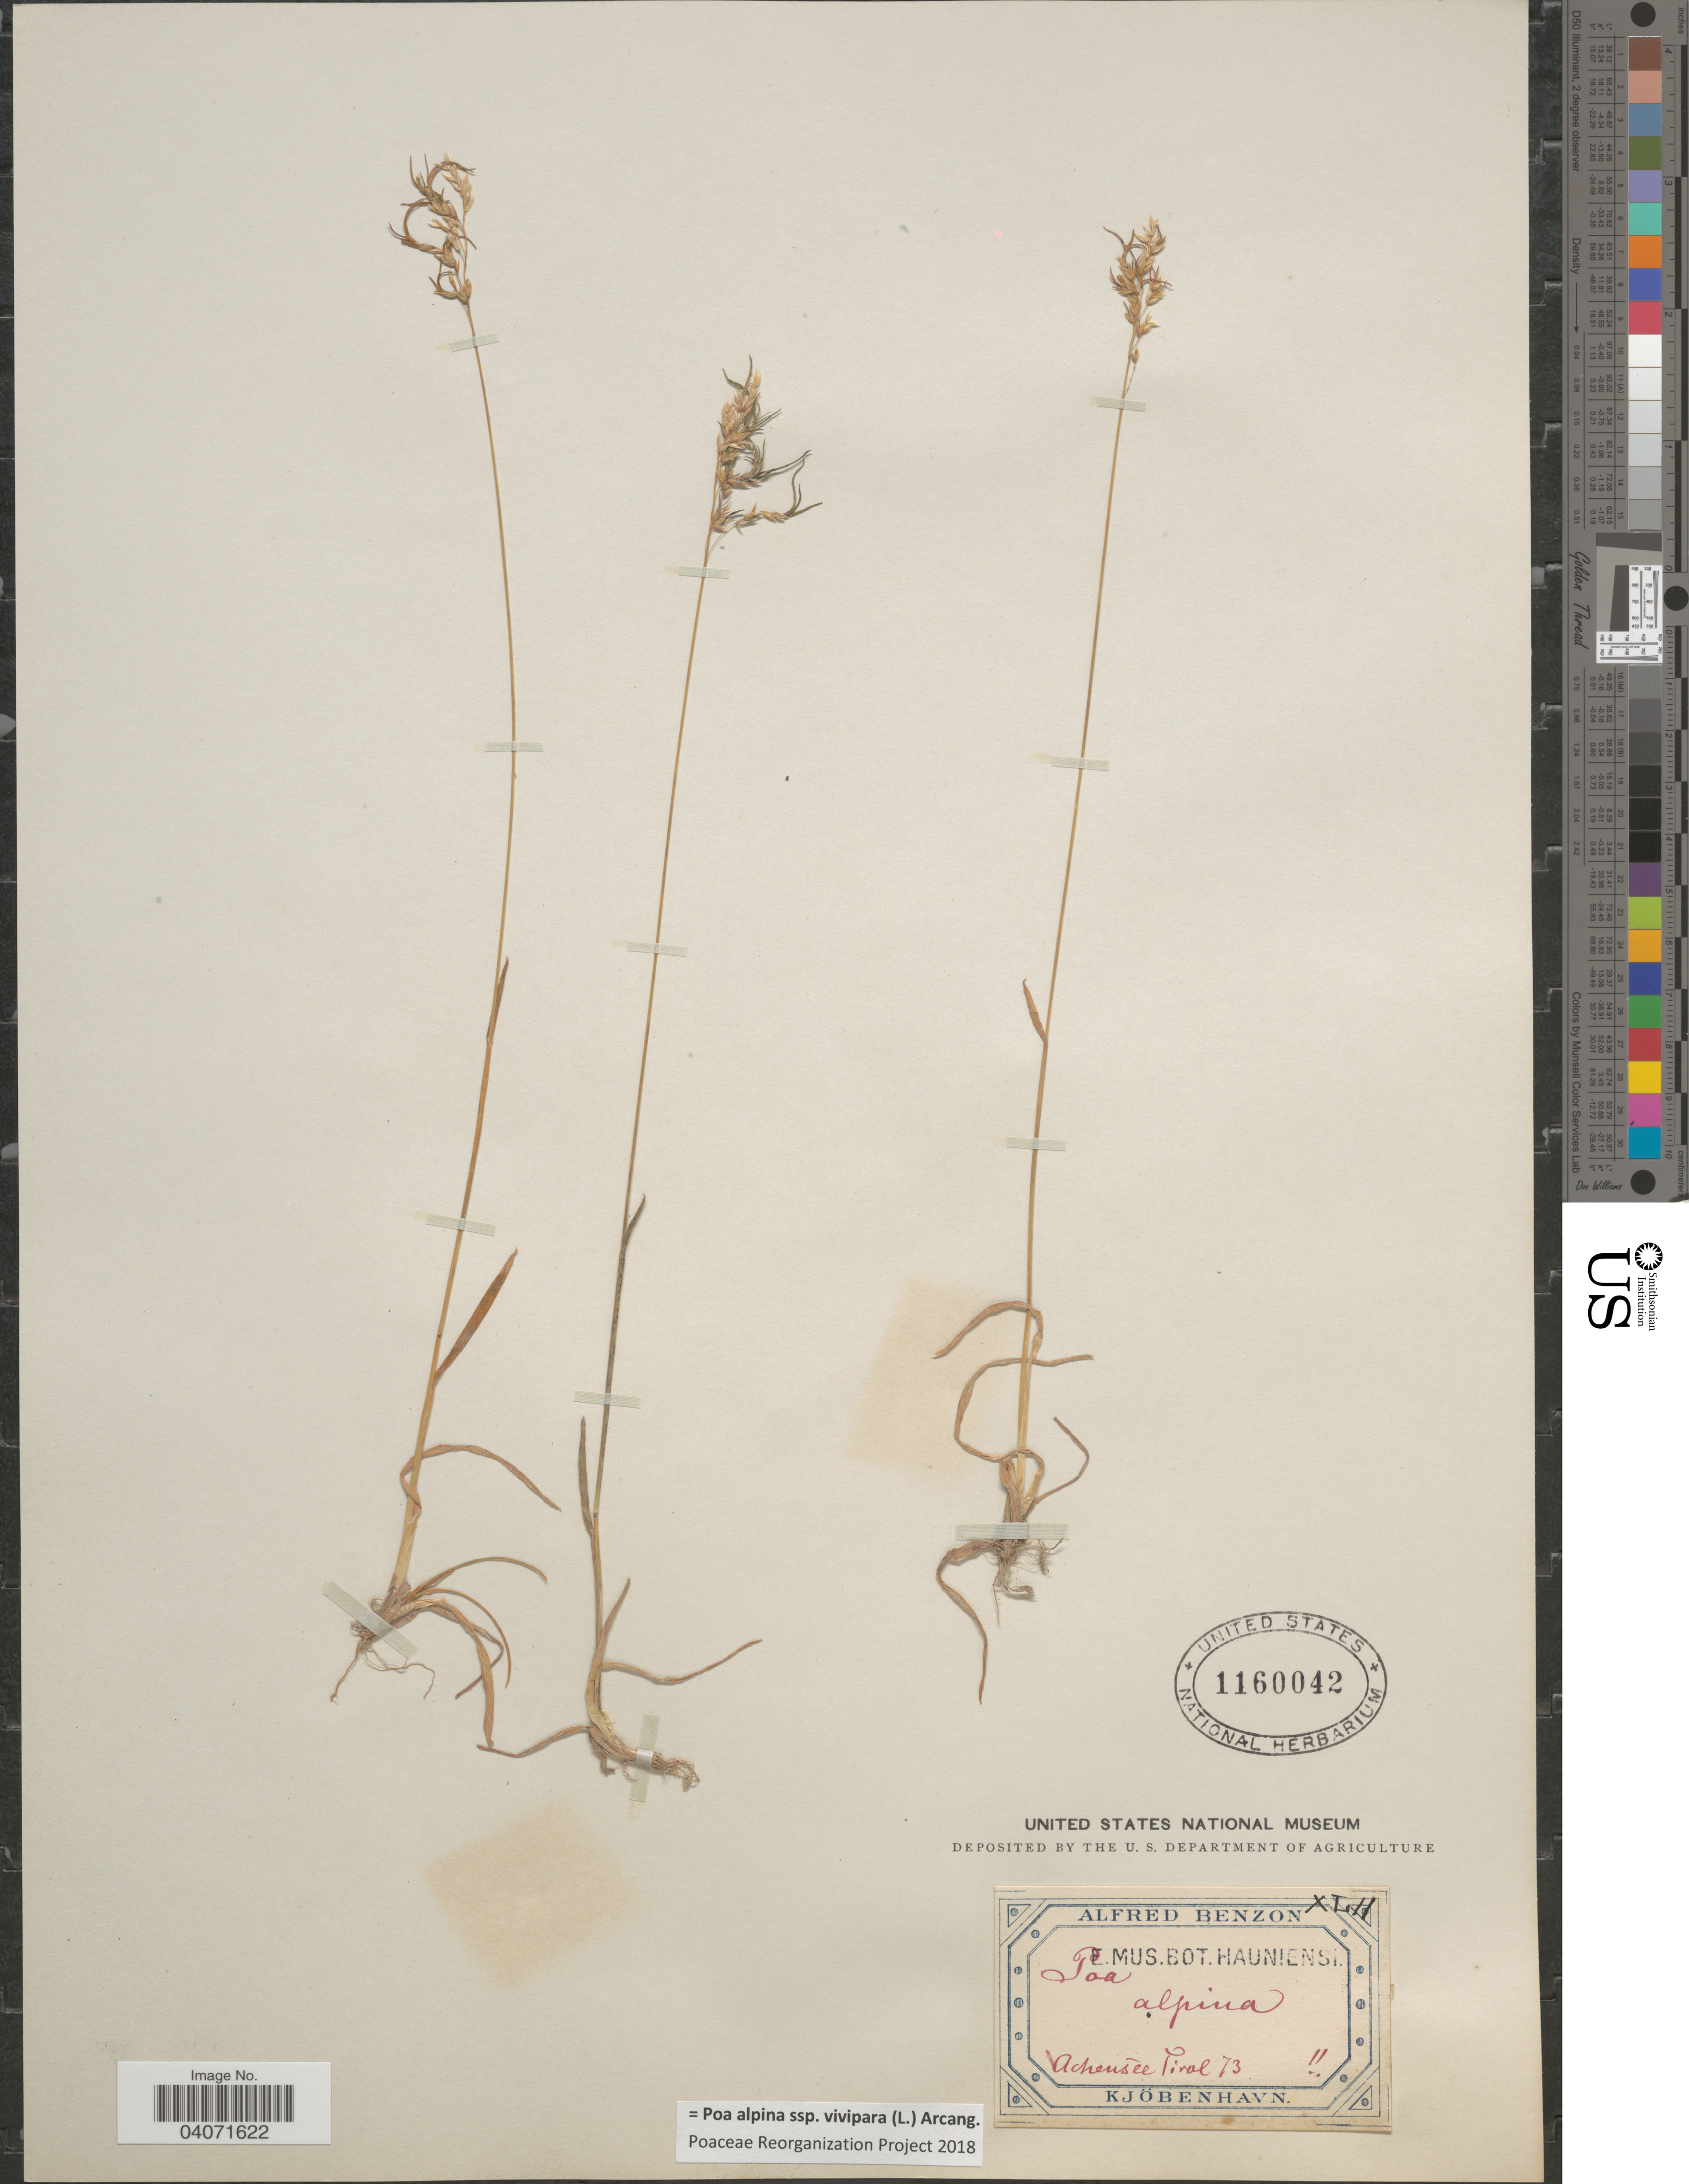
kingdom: Plantae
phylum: Tracheophyta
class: Liliopsida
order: Poales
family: Poaceae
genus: Poa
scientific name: Poa alpina subsp. vivipara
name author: (L.) Arcang.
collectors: A. Benzon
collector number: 73?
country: Austria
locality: Achensee Tirol.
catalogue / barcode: US 1160042